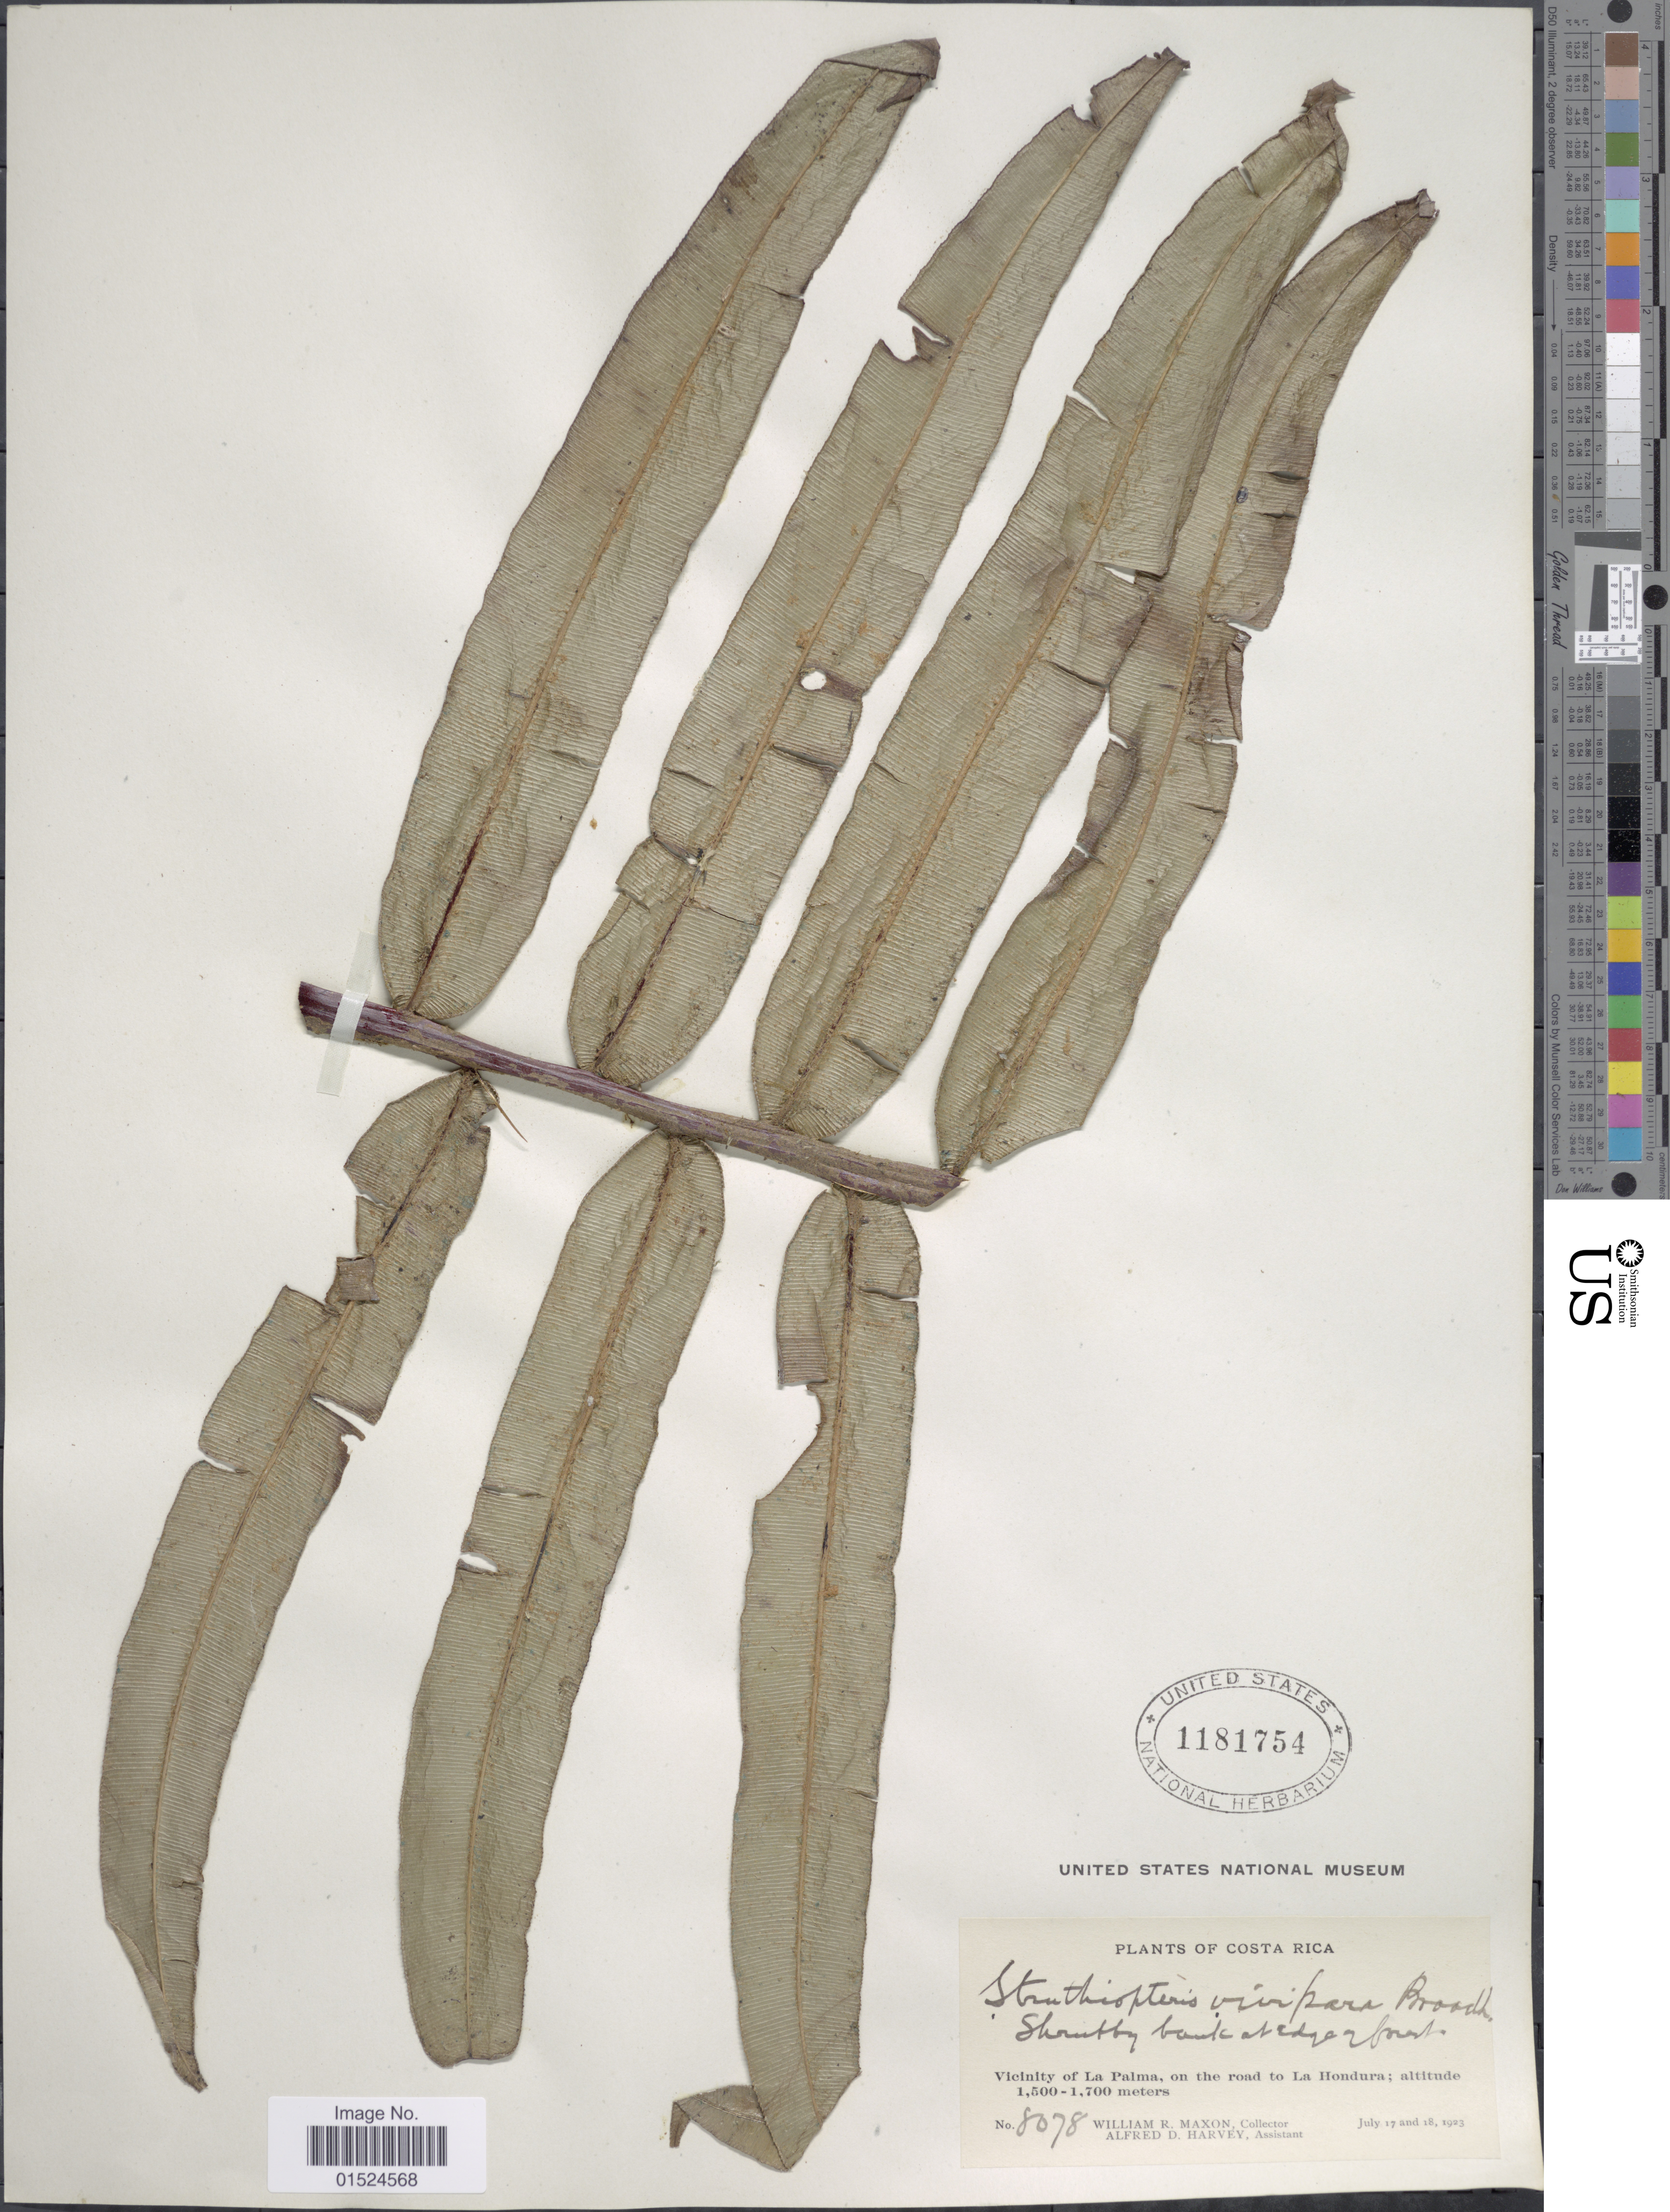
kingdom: Plantae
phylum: Tracheophyta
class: Polypodiopsida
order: Polypodiales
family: Blechnaceae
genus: Blechnum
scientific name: Blechnum viviparum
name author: (Broadh.) C. Chr.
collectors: W. R. Maxon & A. D. Harvey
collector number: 8079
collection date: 1923-07-17/1923-07-18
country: Costa Rica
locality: Vicinity of La Palma, on the road to La Hondura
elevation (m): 1500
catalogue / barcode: US 1181754